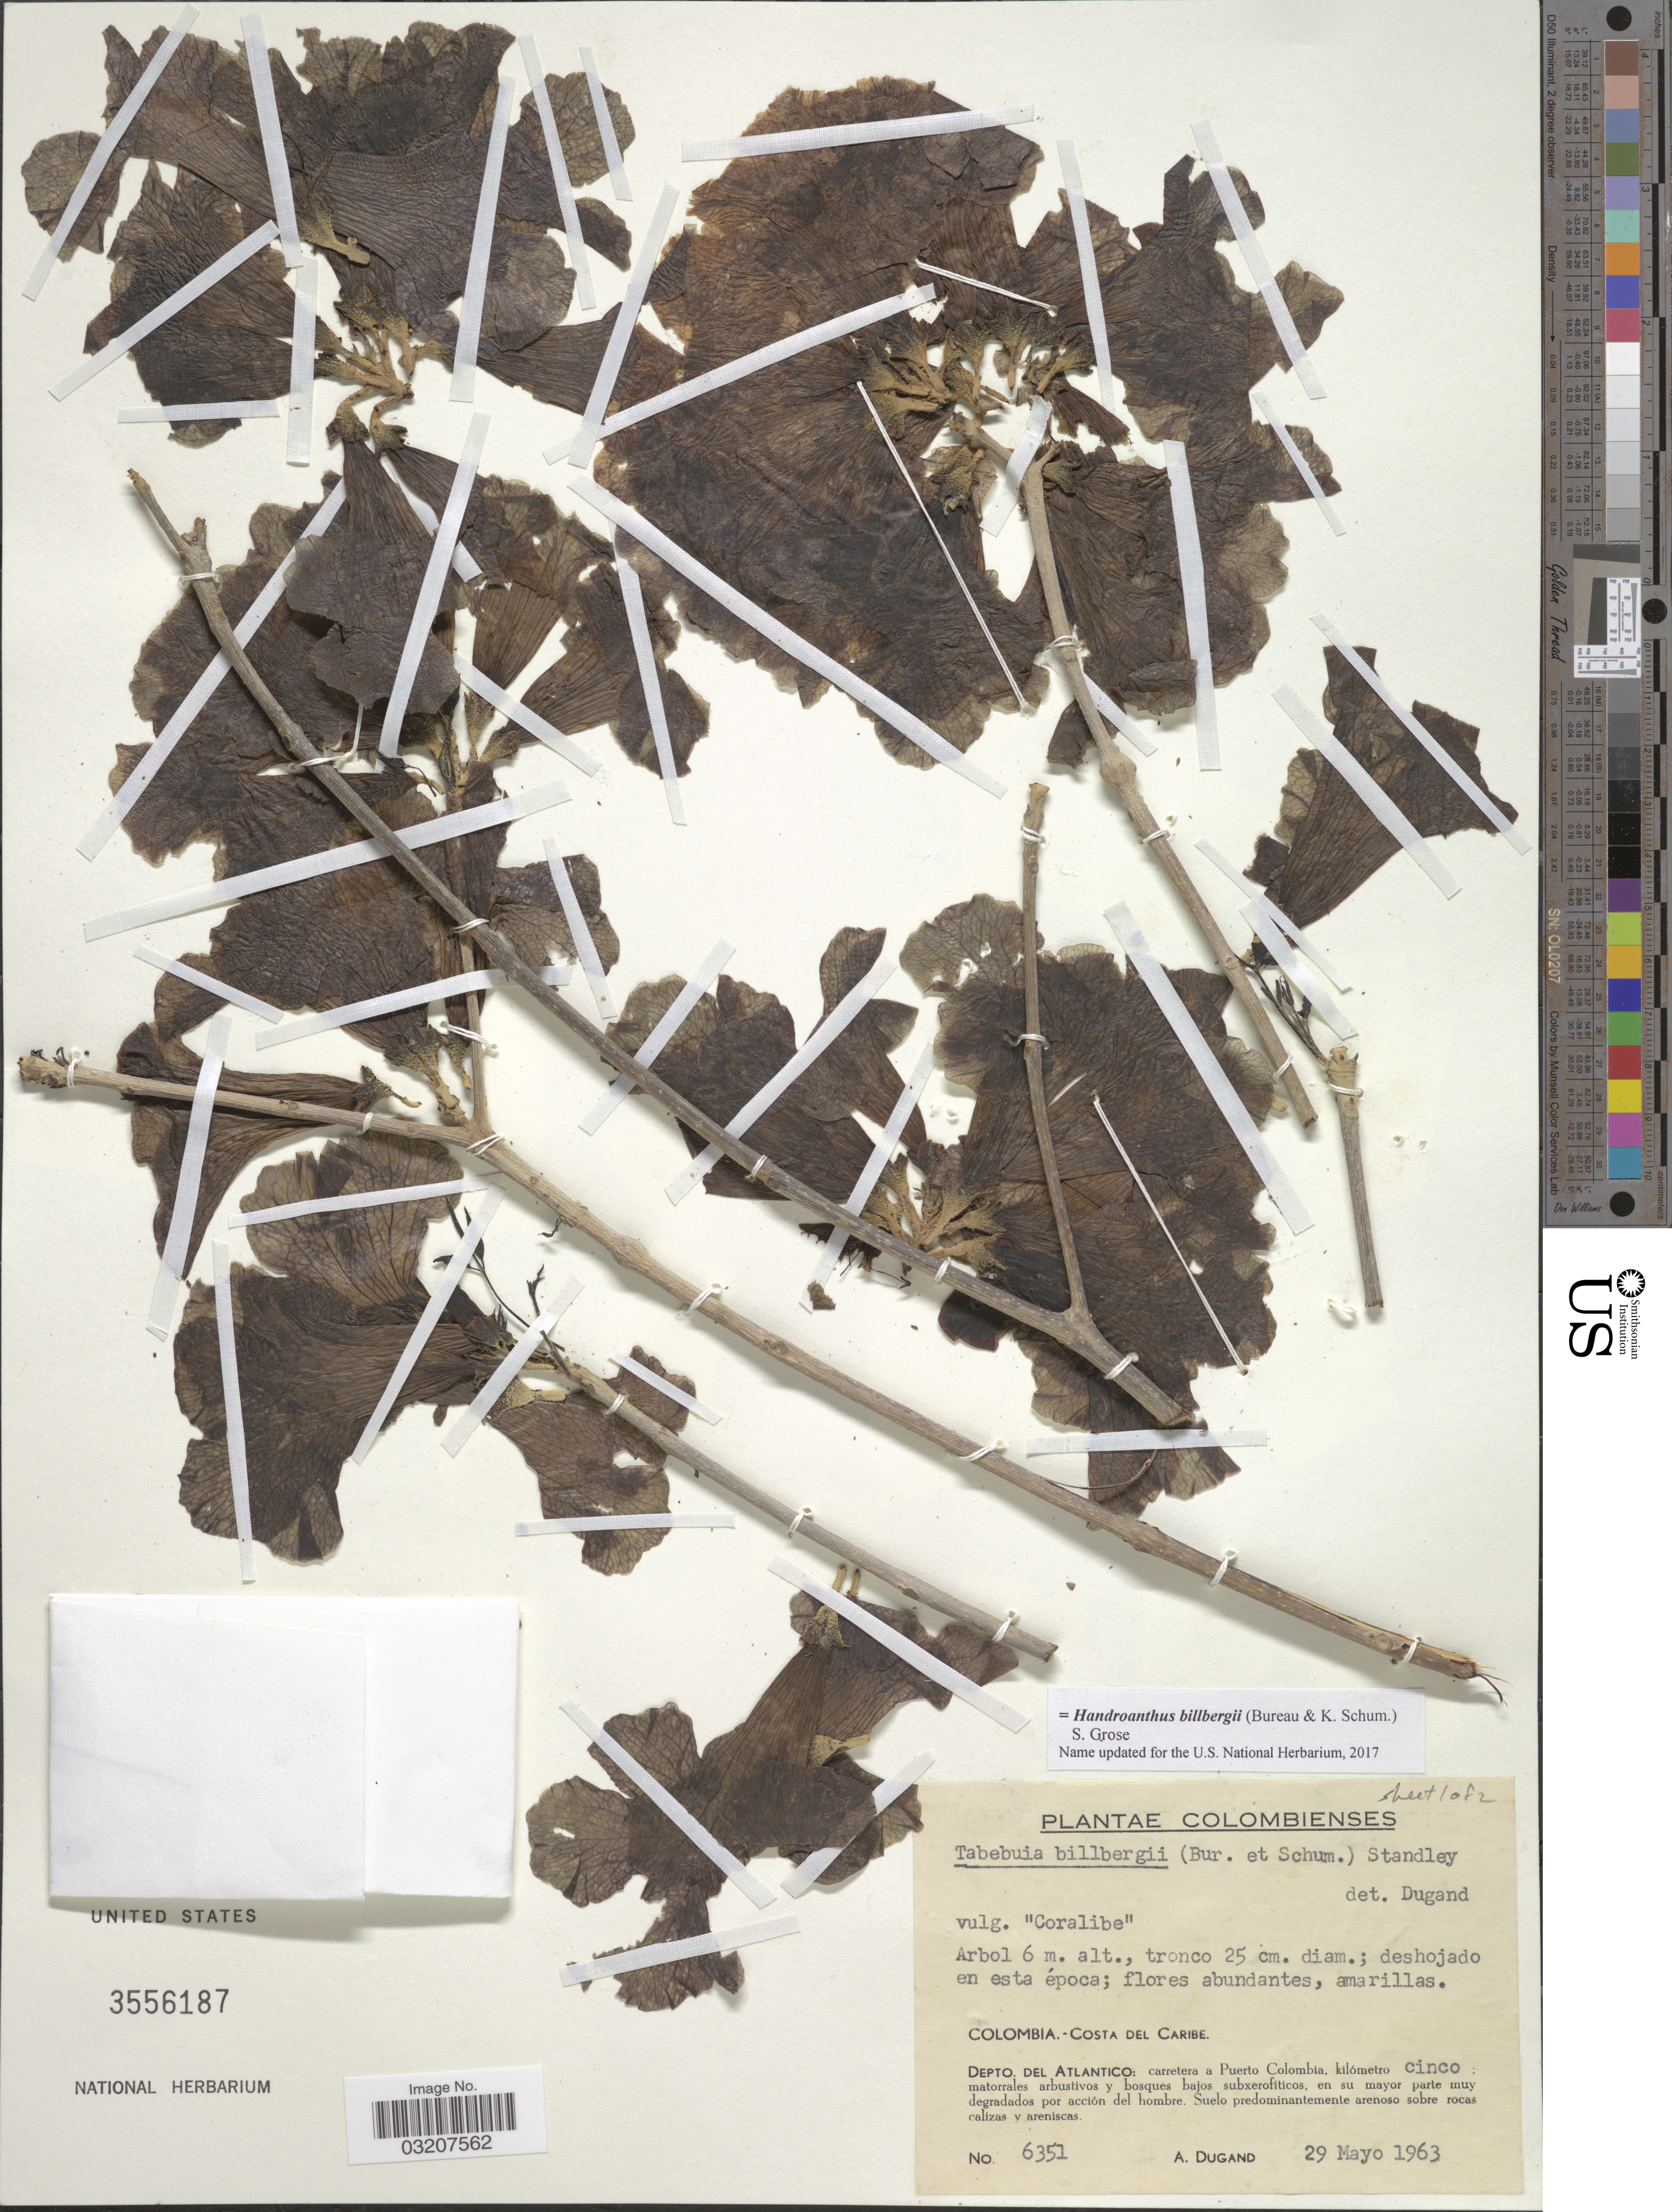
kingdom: Plantae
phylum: Tracheophyta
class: Magnoliopsida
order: Lamiales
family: Bignoniaceae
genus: Handroanthus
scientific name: Handroanthus billbergii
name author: (Bureau & K. Schum.) S.O. Grose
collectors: A. Dugand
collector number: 6351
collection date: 1963-05-29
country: Colombia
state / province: Atlántico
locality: Costa del Caribe. Depto. del Atlántico: carretera a Puerto Colombia, kilómetro cinco; matorrales arbustivos y bosques bajos subxerofíticos.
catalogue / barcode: US 3556187